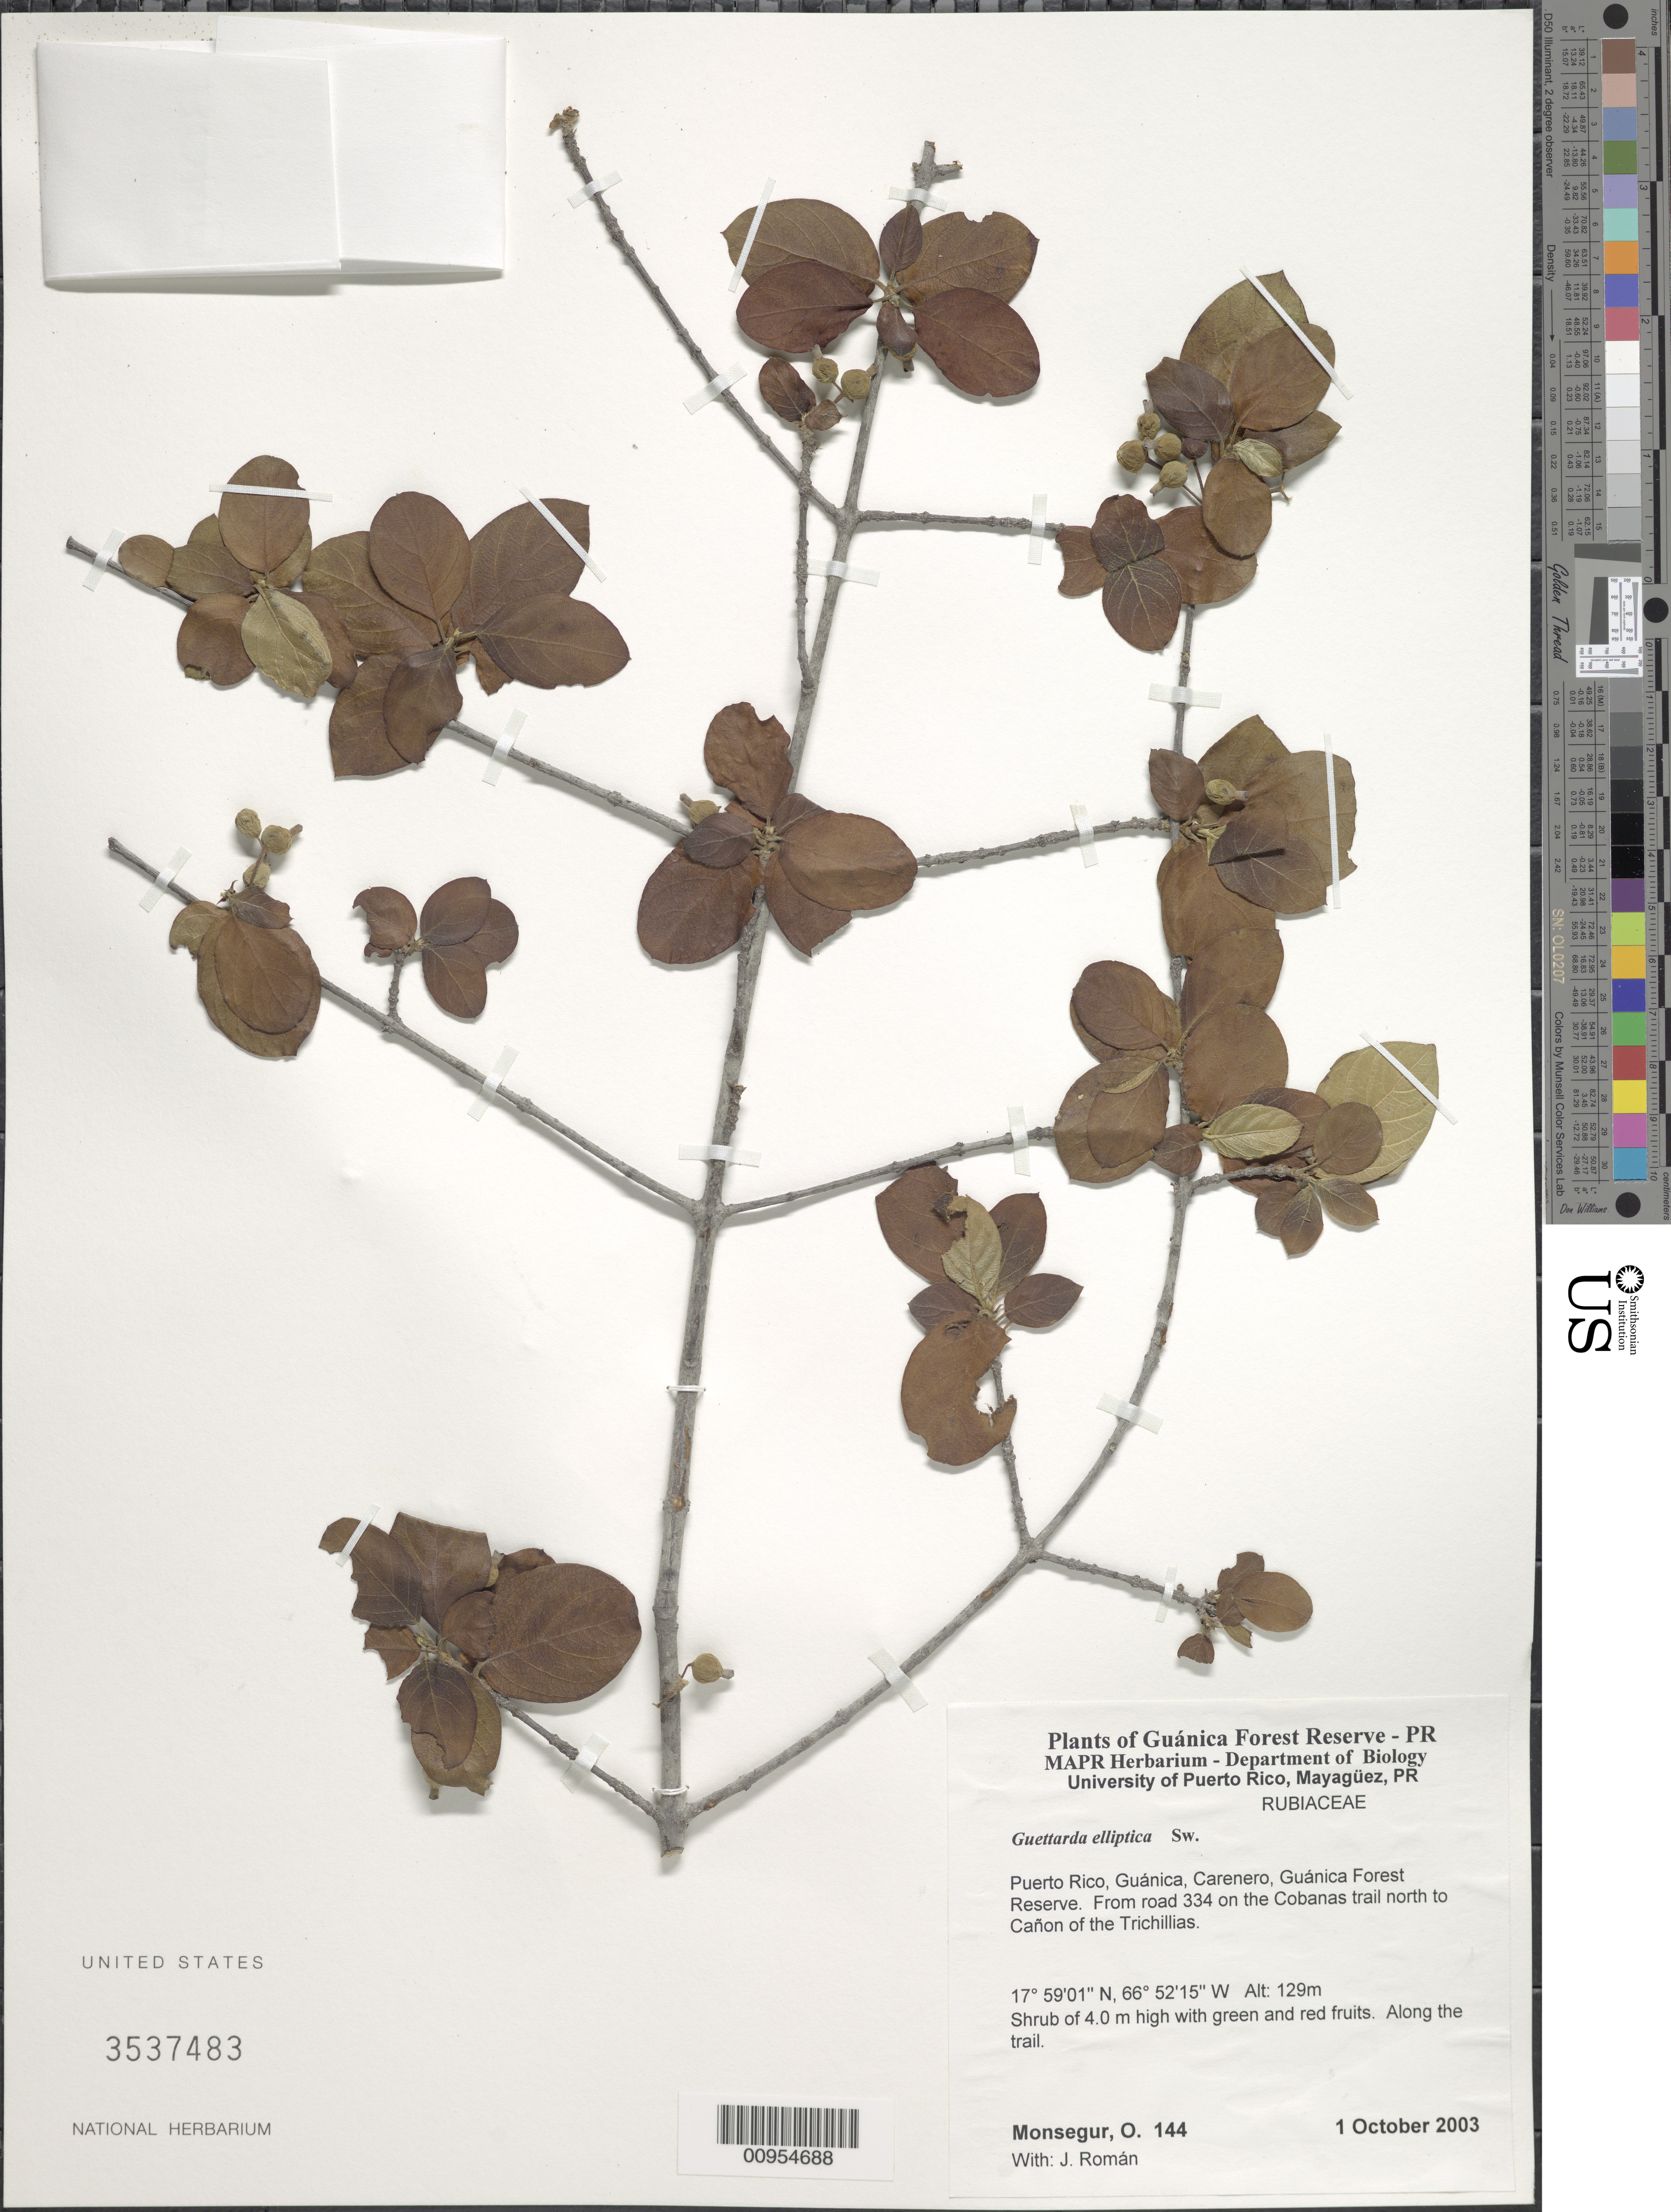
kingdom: Plantae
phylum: Tracheophyta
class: Magnoliopsida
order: Gentianales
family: Rubiaceae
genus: Guettarda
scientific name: Guettarda elliptica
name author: Sw.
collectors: O. Monsegur & J. Román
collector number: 144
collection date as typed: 01 Oct 2003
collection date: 2003-10-01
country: Puerto Rico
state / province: Guánica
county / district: Carenero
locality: Guánica Forest Reserve. From road 334 on the Cobanas trail north to Cañon of the Trichillias.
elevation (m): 129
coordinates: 17.59008, 66.5215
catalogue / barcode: US 3537483